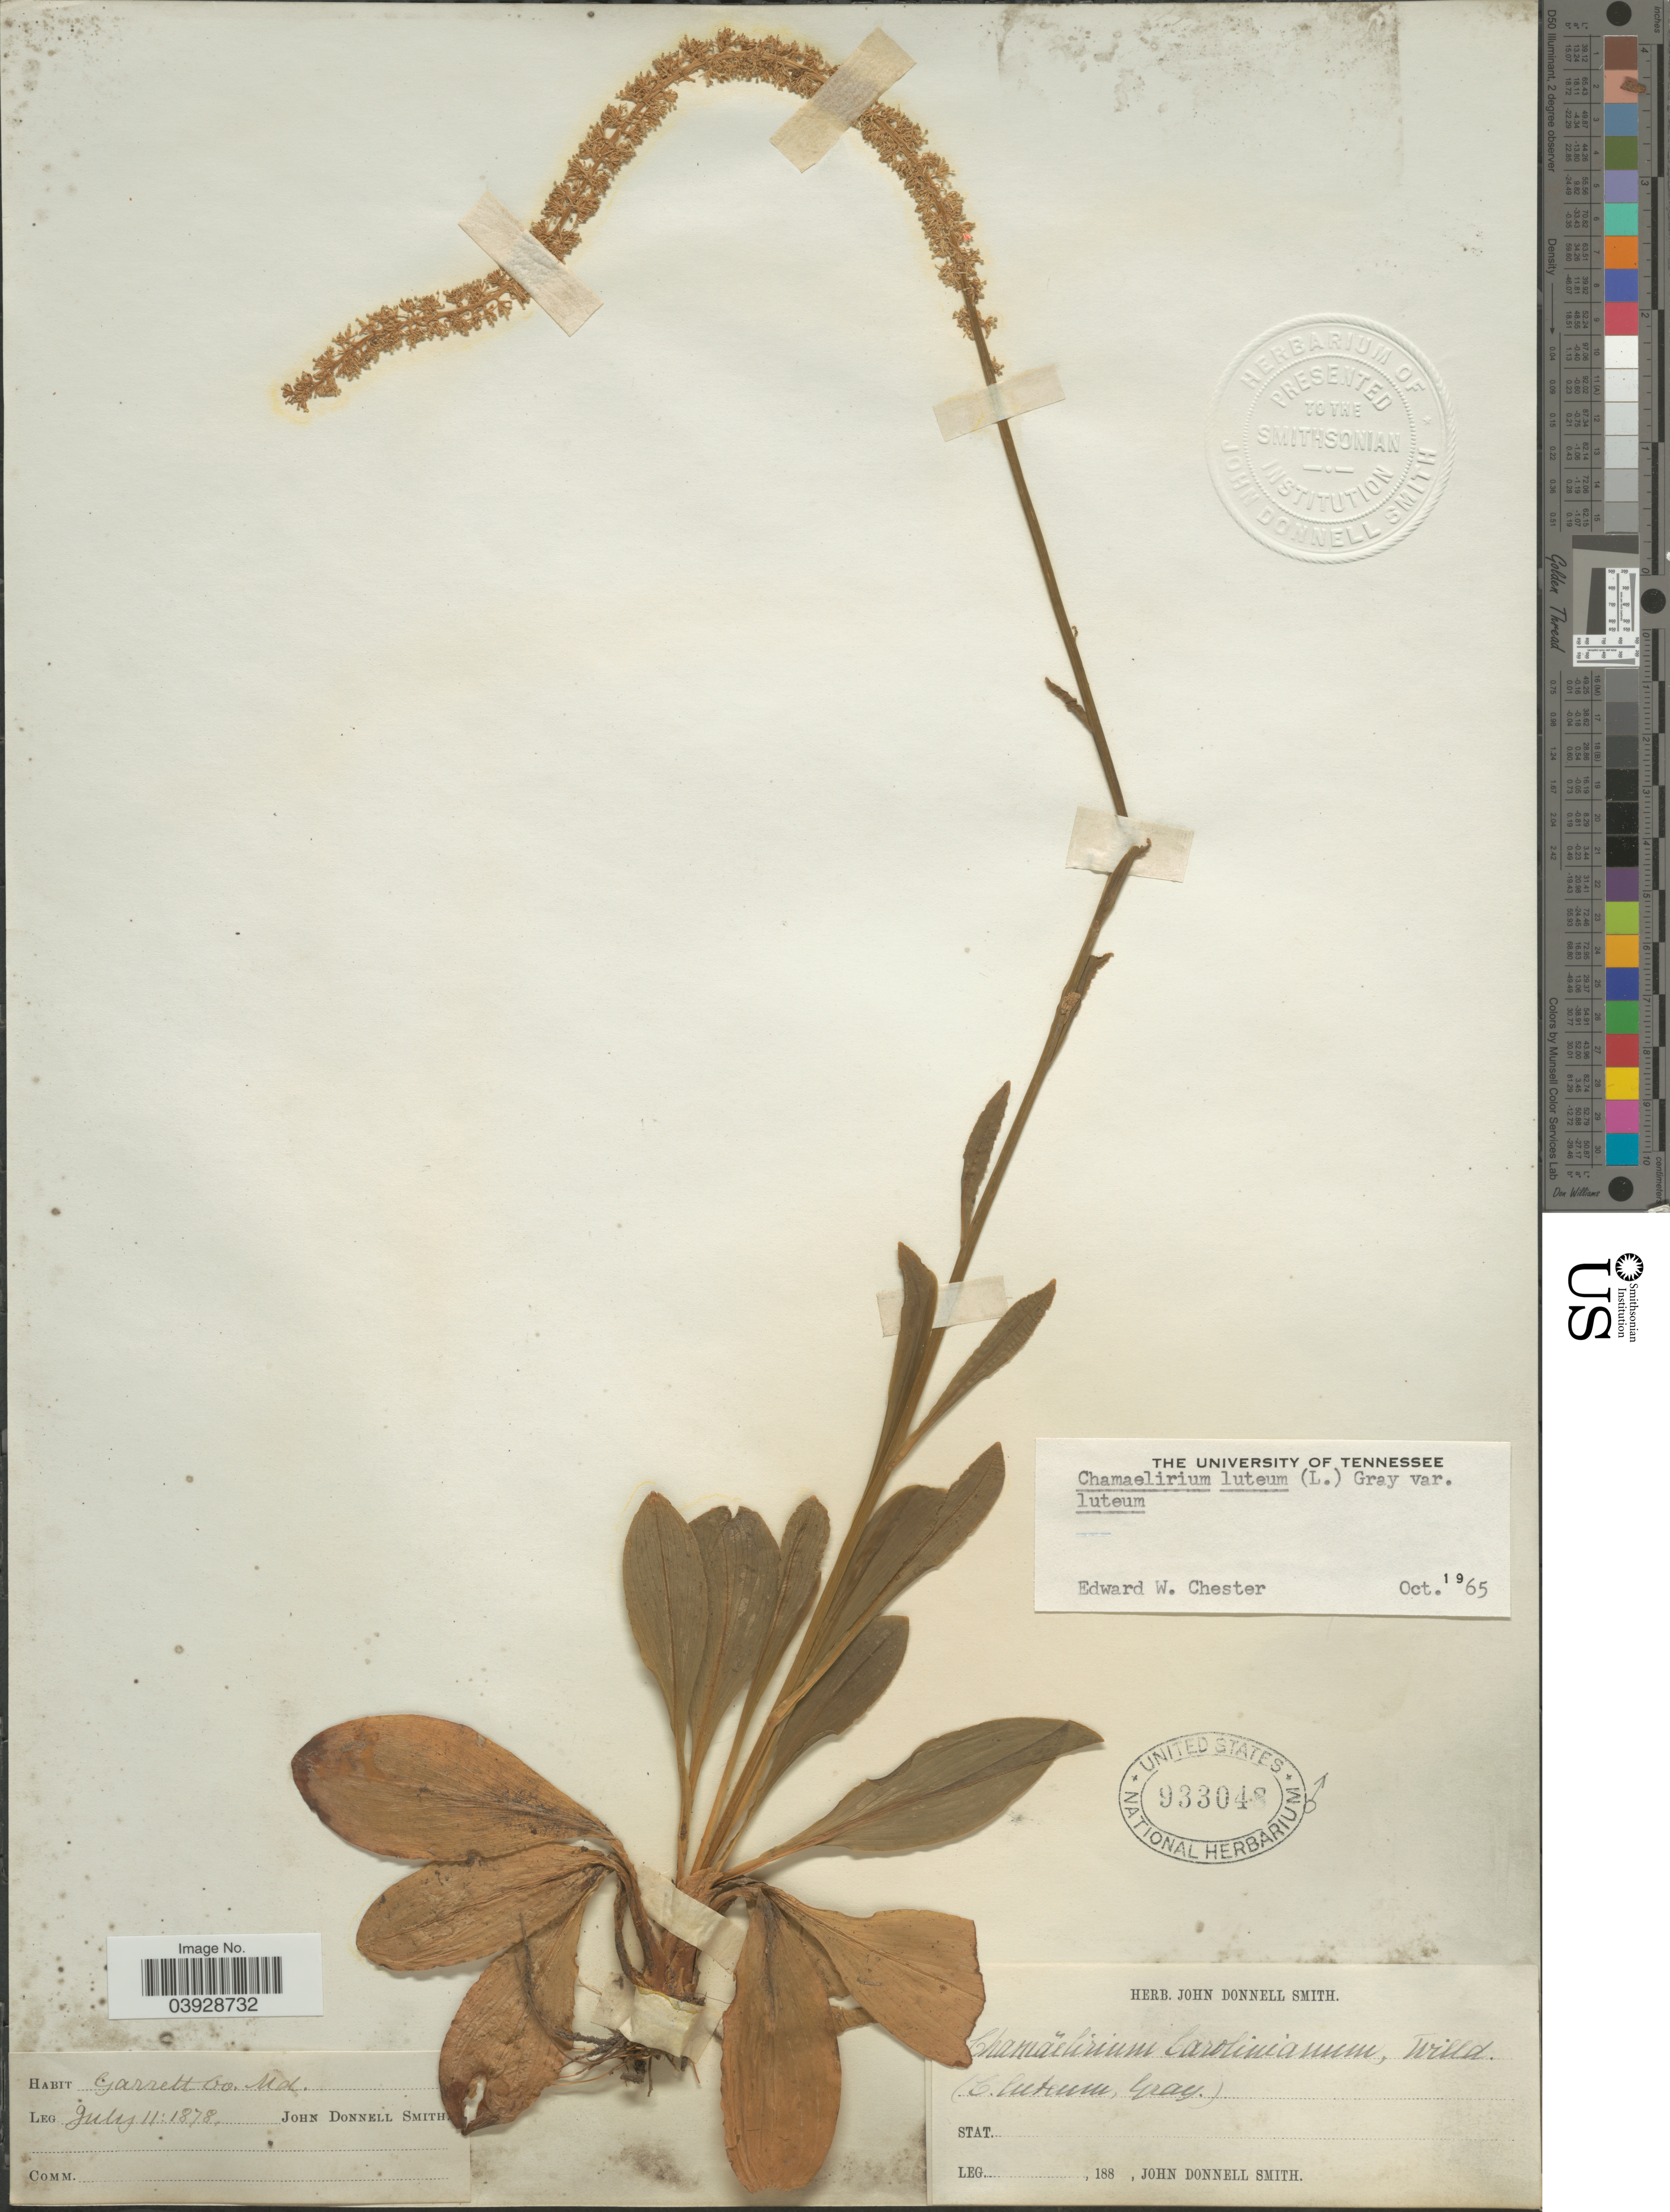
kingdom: Plantae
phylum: Tracheophyta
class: Liliopsida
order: Liliales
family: Melanthiaceae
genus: Chamaelirium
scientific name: Chamaelirium luteum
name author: (L.) A. Gray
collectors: J. Donnell Smith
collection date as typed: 188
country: United States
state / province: Maryland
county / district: Garrett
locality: Garrett Co.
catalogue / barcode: US 933048